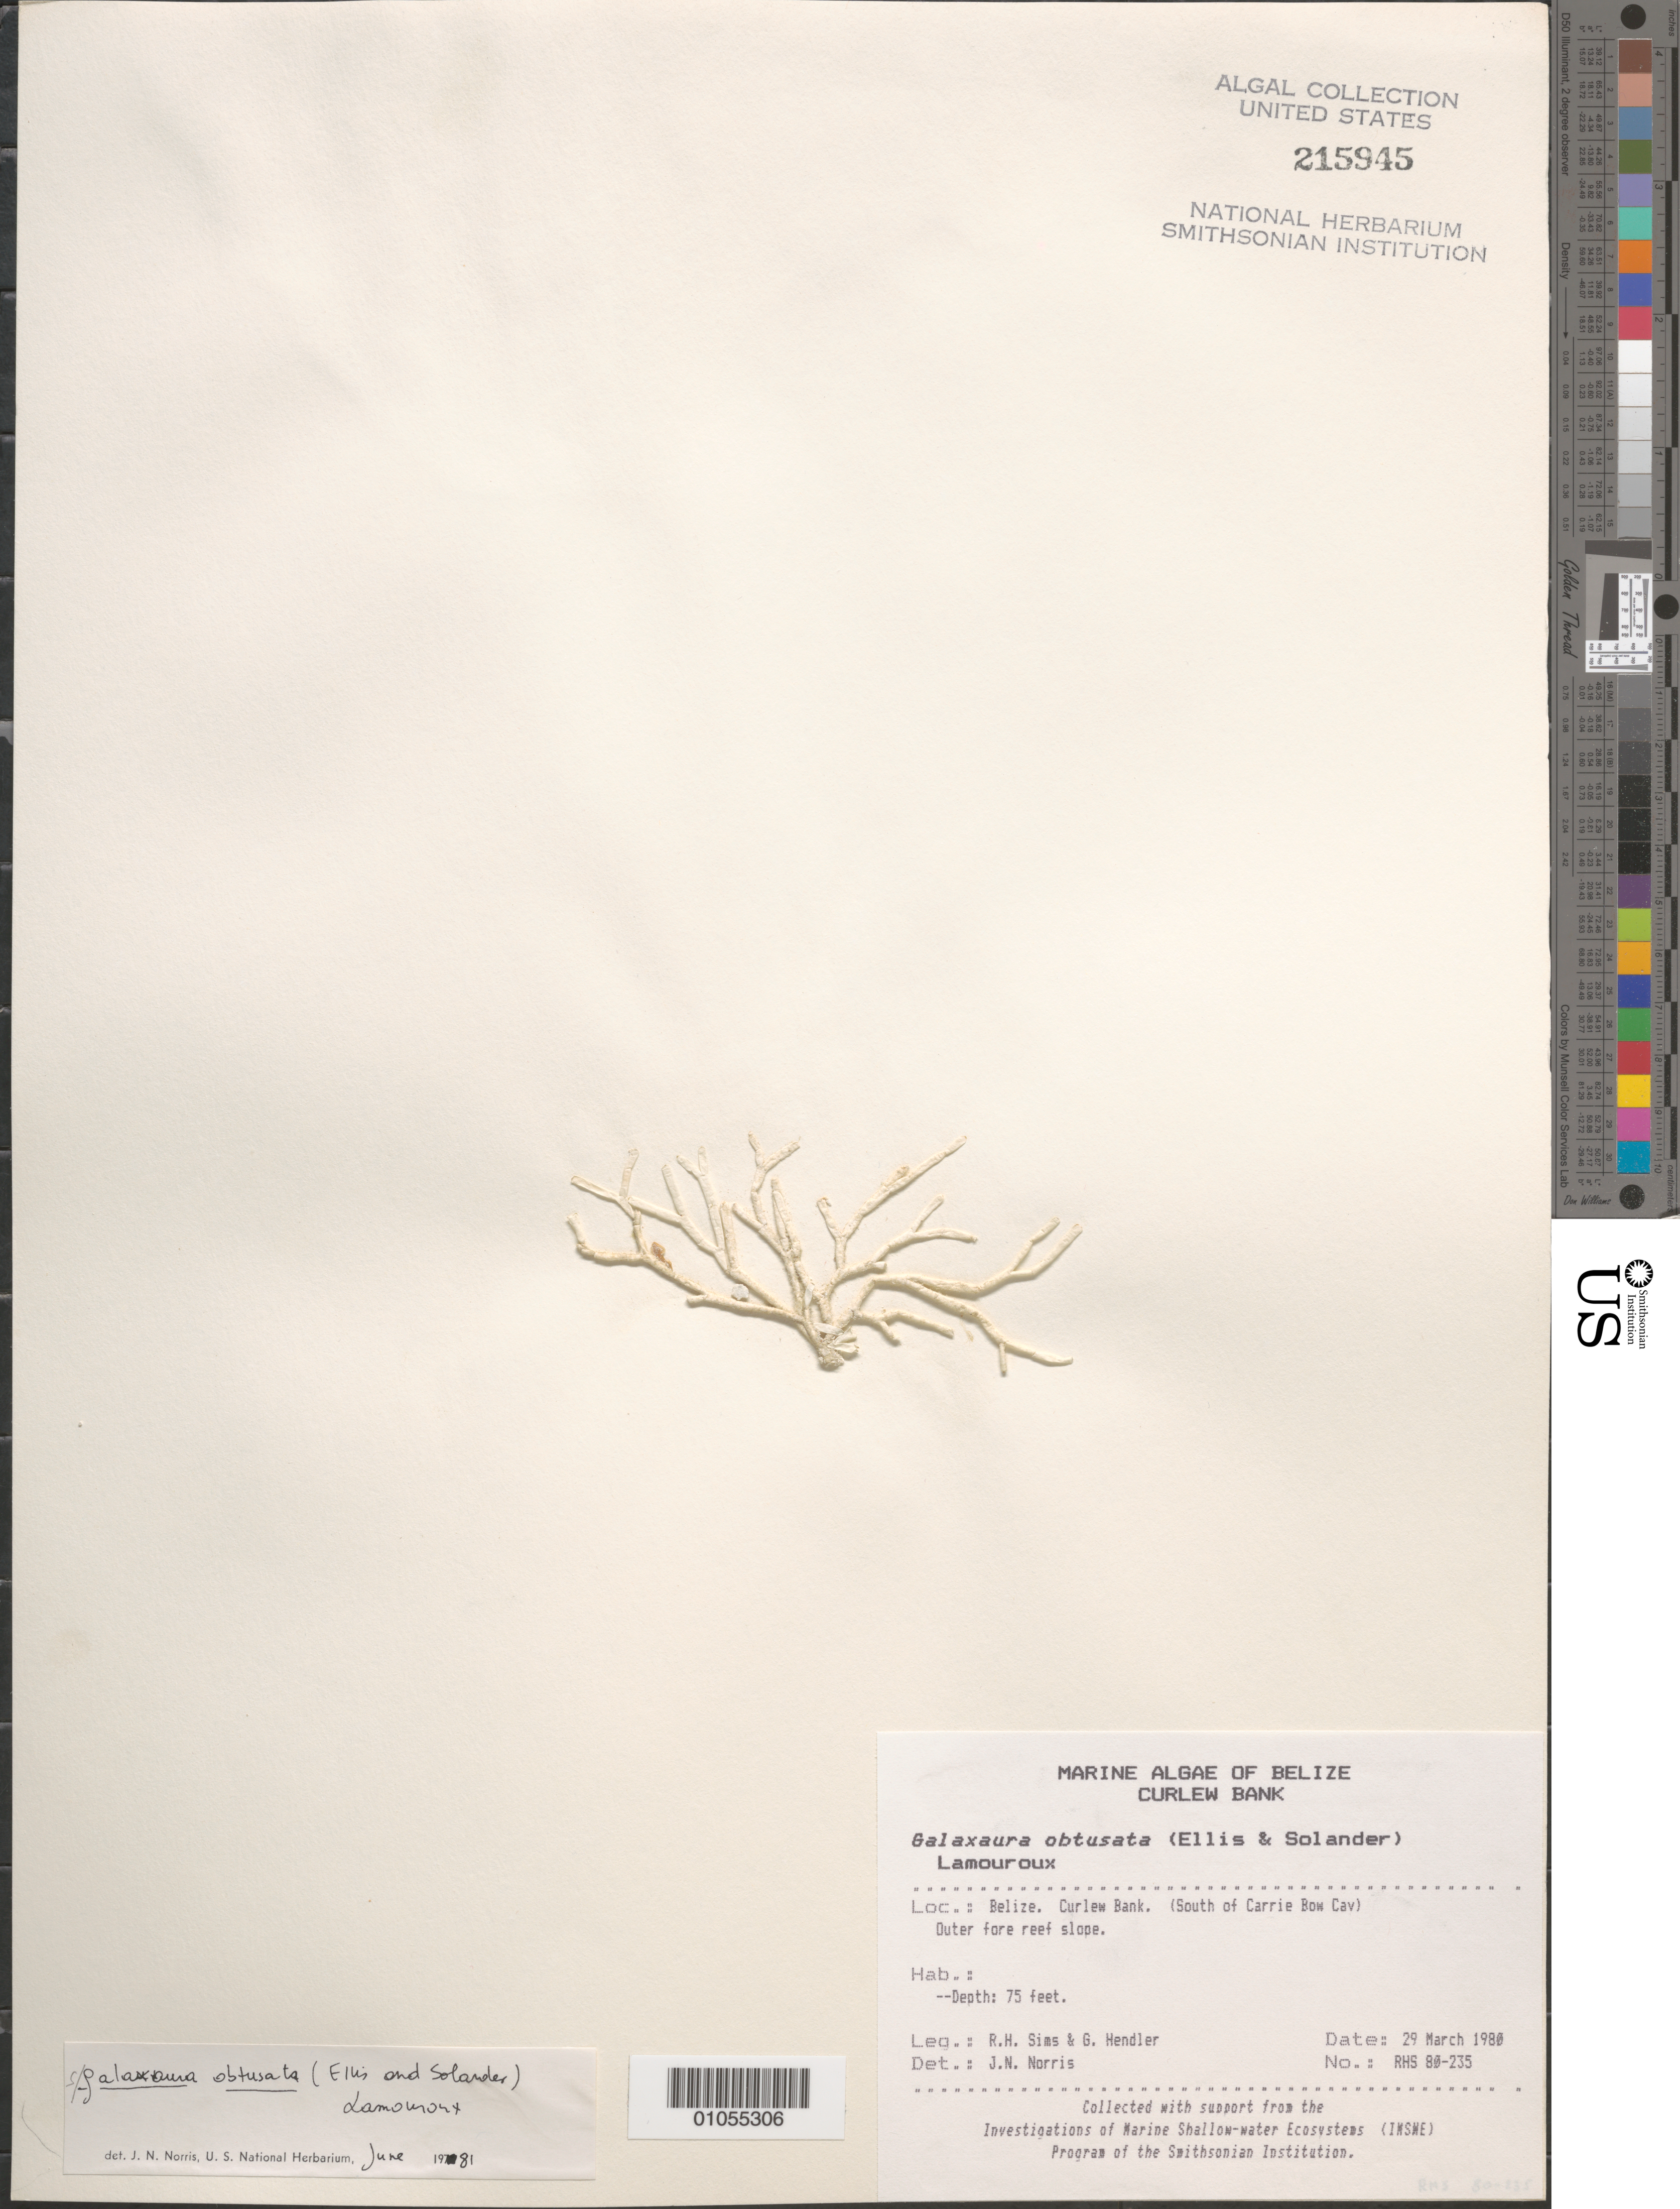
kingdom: Plantae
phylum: Rhodophyta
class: Florideophyceae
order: Nemaliales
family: Galaxauraceae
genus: Galaxaura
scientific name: Galaxaura obtusata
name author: (Ellis & Sol.) J.V.Lamouroux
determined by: Norris, James N.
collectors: R. H. Sims & G. Hendler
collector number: RHS 80-235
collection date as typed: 29 Mar 1980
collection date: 1980-03-29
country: Belize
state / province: Stann Creek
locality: Curlew Bank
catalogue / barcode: US 215945